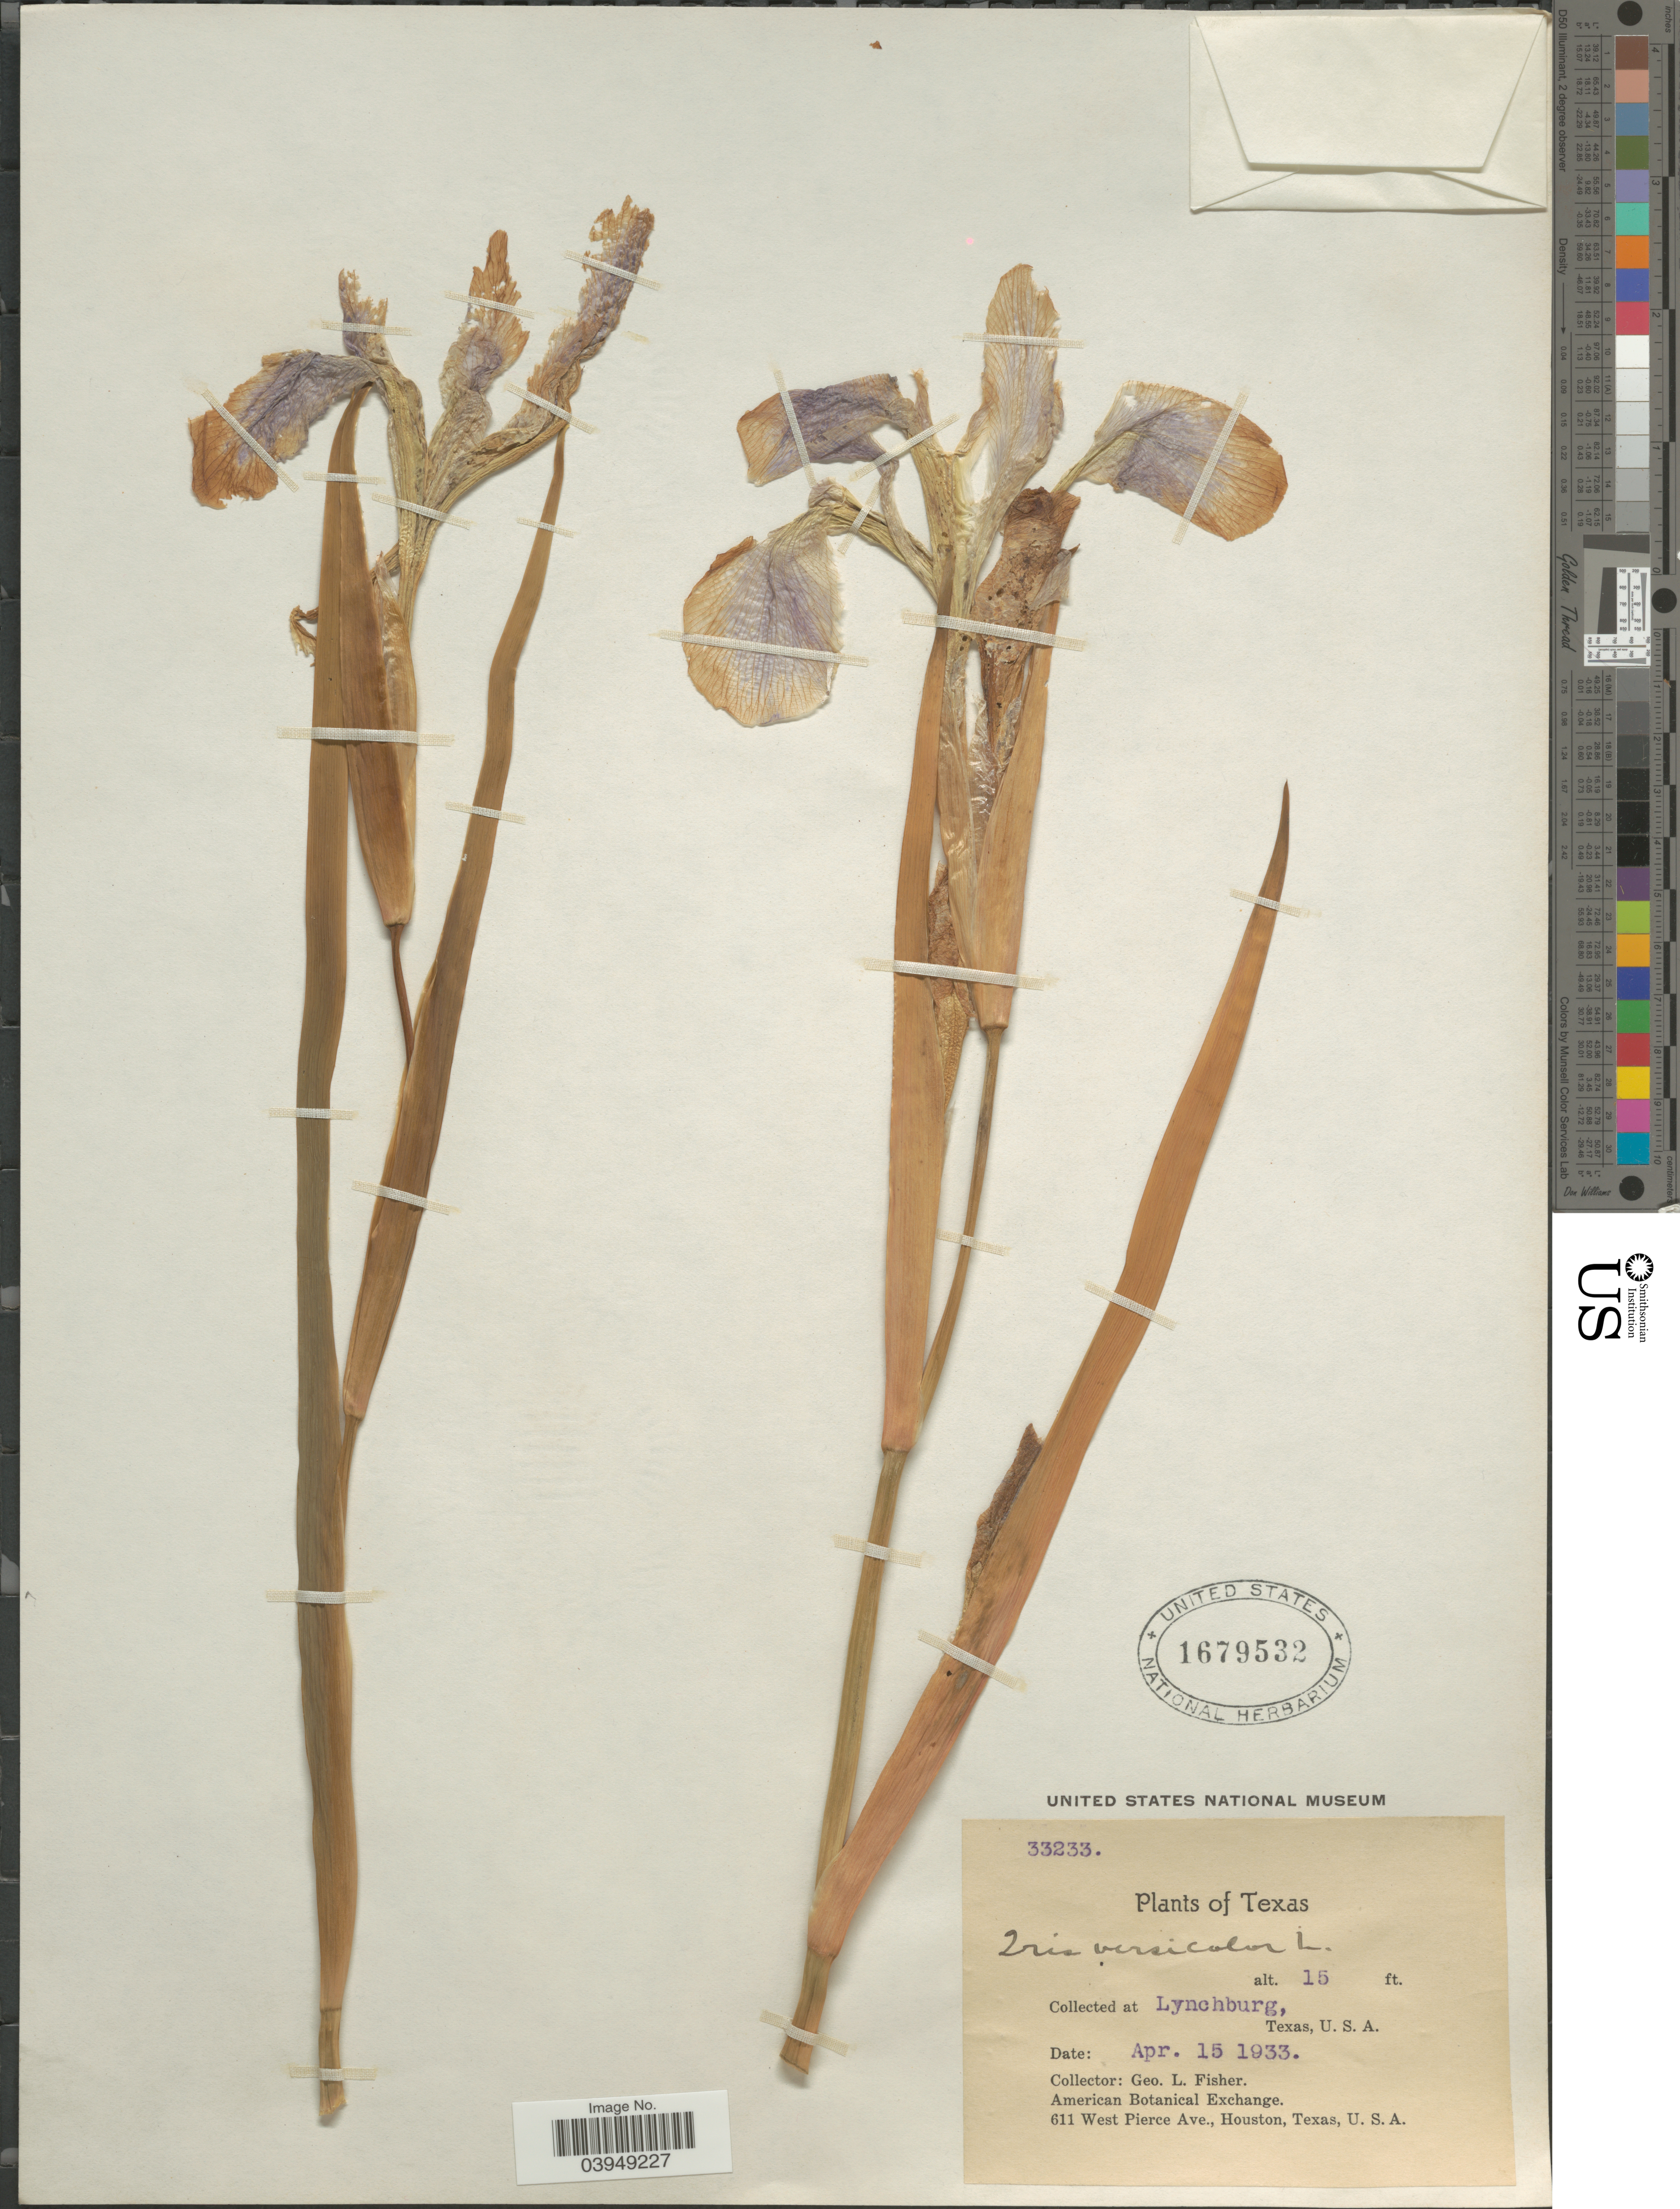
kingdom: Plantae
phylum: Tracheophyta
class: Liliopsida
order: Asparagales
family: Iridaceae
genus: Iris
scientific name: Iris versicolor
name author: L.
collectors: G. L. Fisher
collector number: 33233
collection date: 1933-04-15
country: United States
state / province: Texas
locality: At Lynchburg.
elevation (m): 5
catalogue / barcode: US 1679532